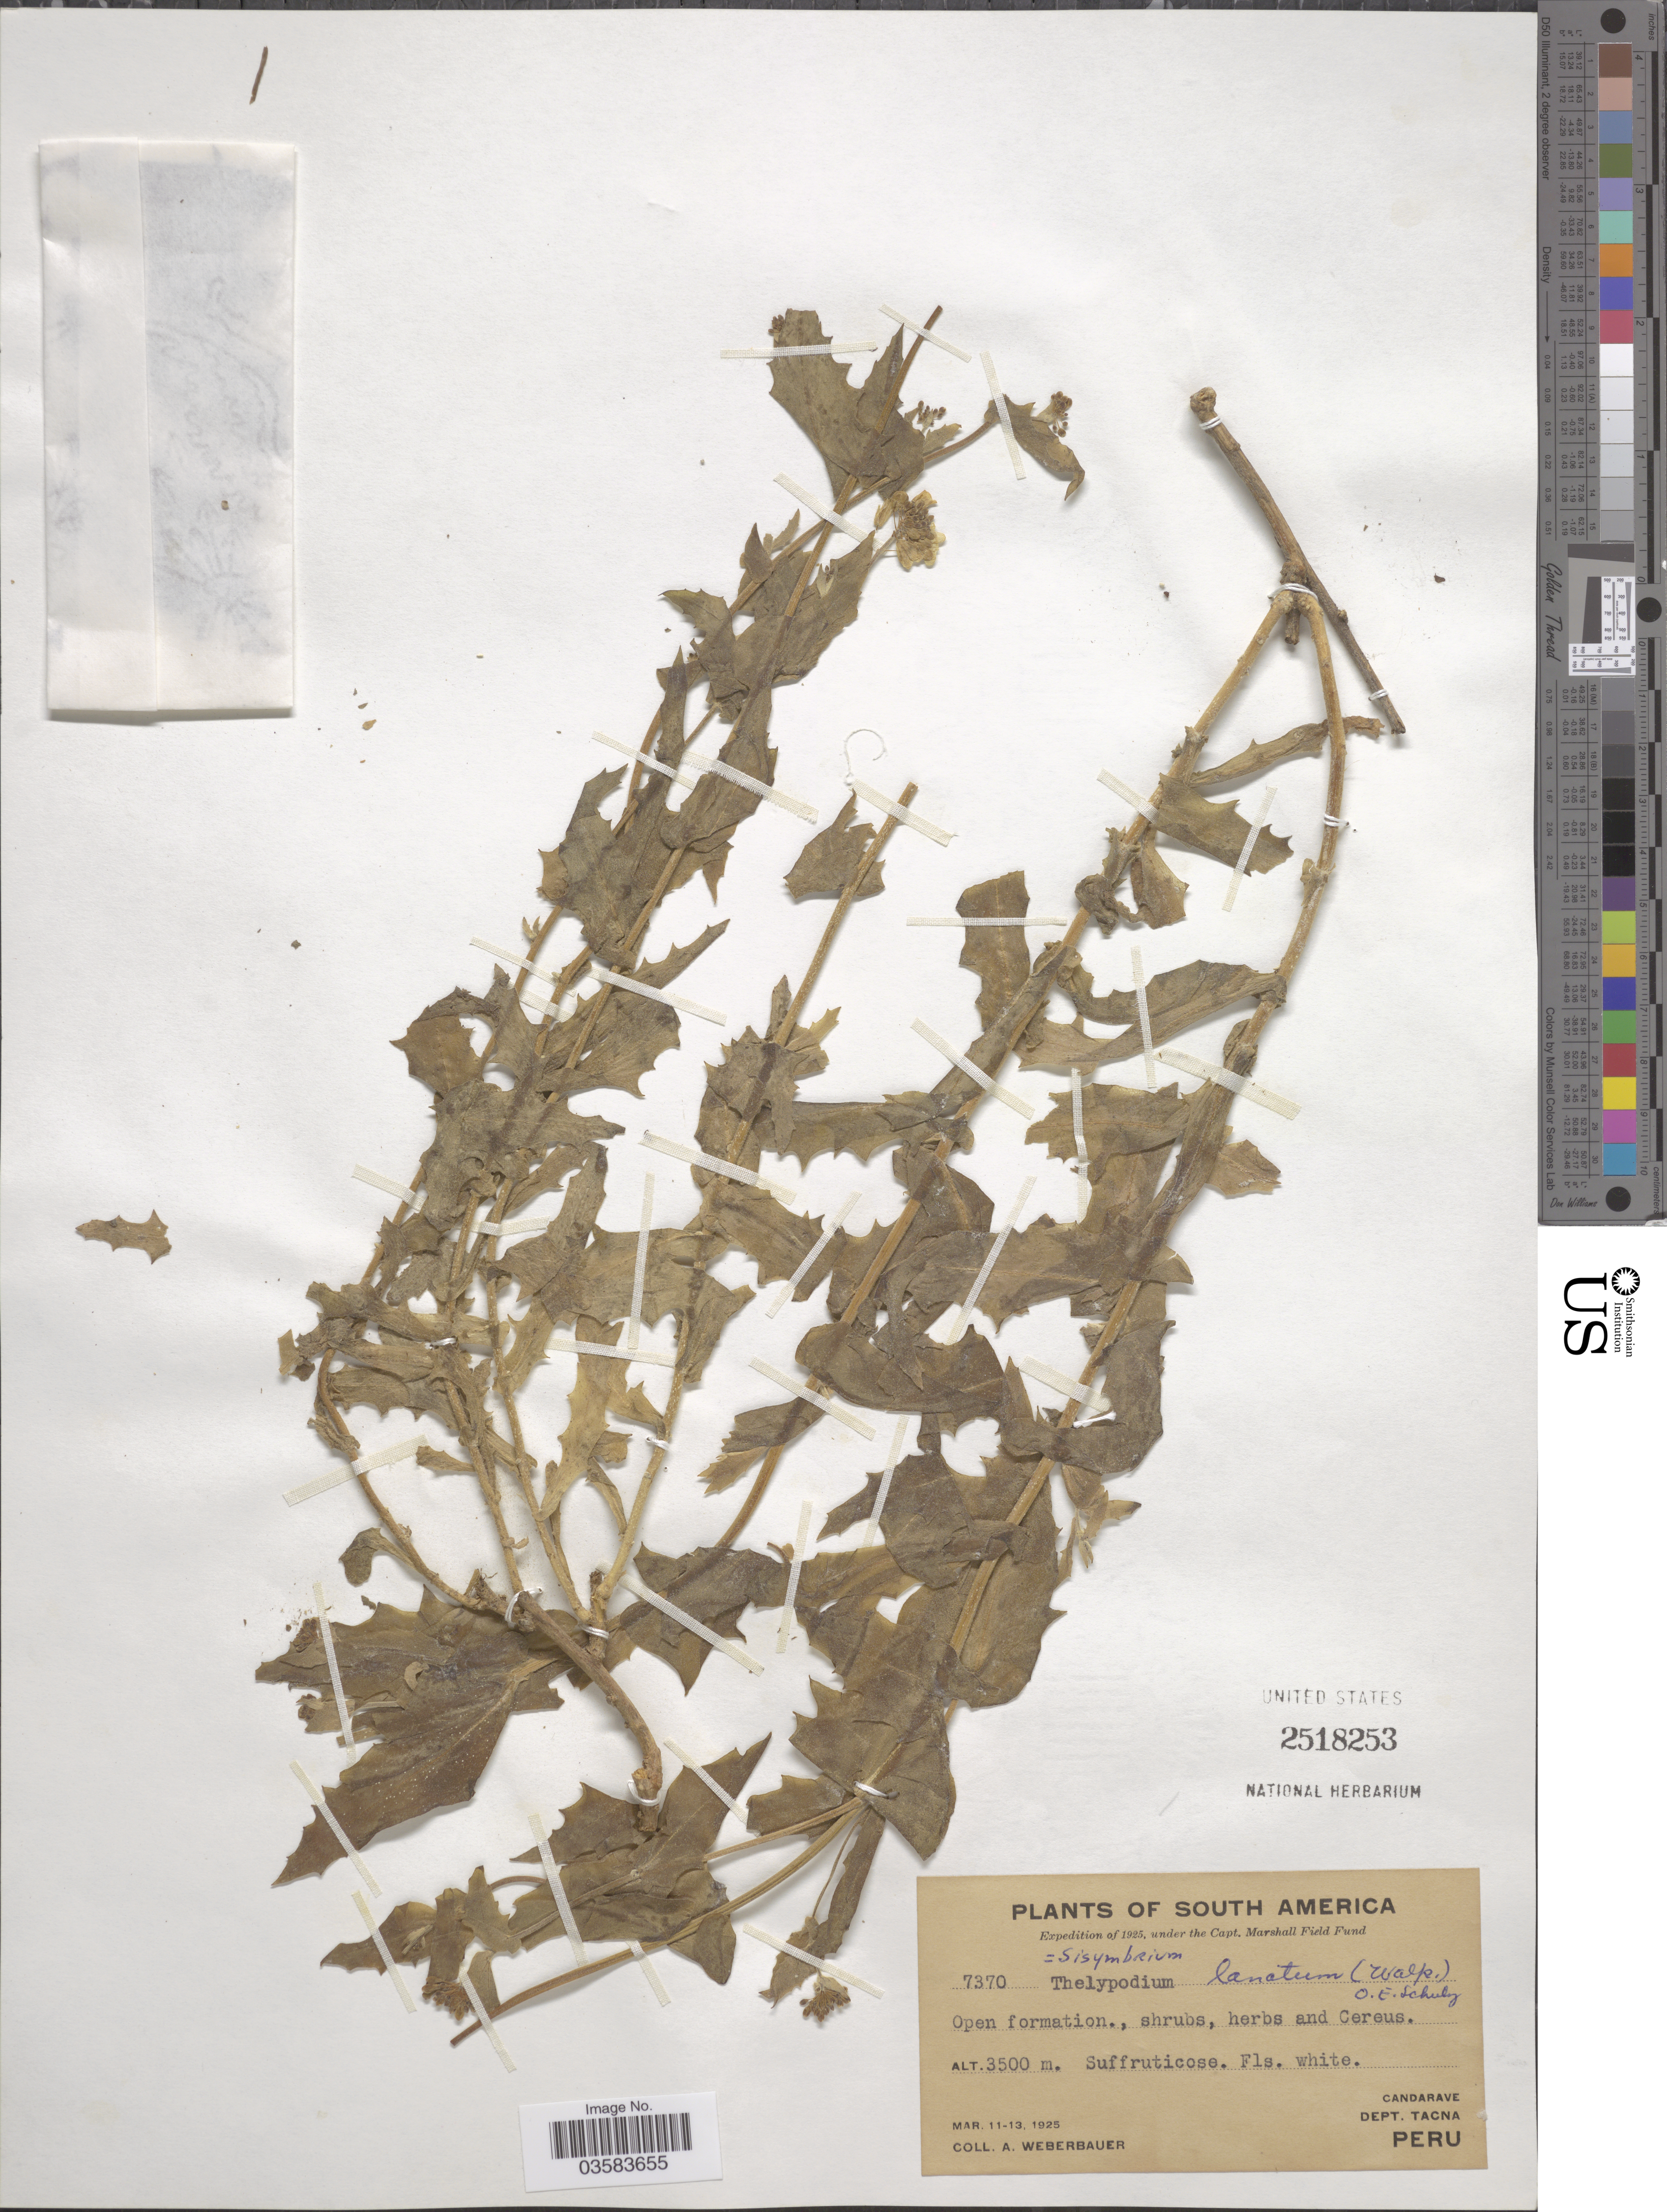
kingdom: Plantae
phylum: Tracheophyta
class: Magnoliopsida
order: Brassicales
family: Brassicaceae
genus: Neuontobotrys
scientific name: Neuontobotrys lanata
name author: (Walpers) Al-Shehbaz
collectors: A. Weberbauer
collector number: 7370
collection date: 1925-03-11/1925-03-13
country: Peru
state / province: Tacna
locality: Candarave. Dept. Tacna.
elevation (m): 3500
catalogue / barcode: US 2518253